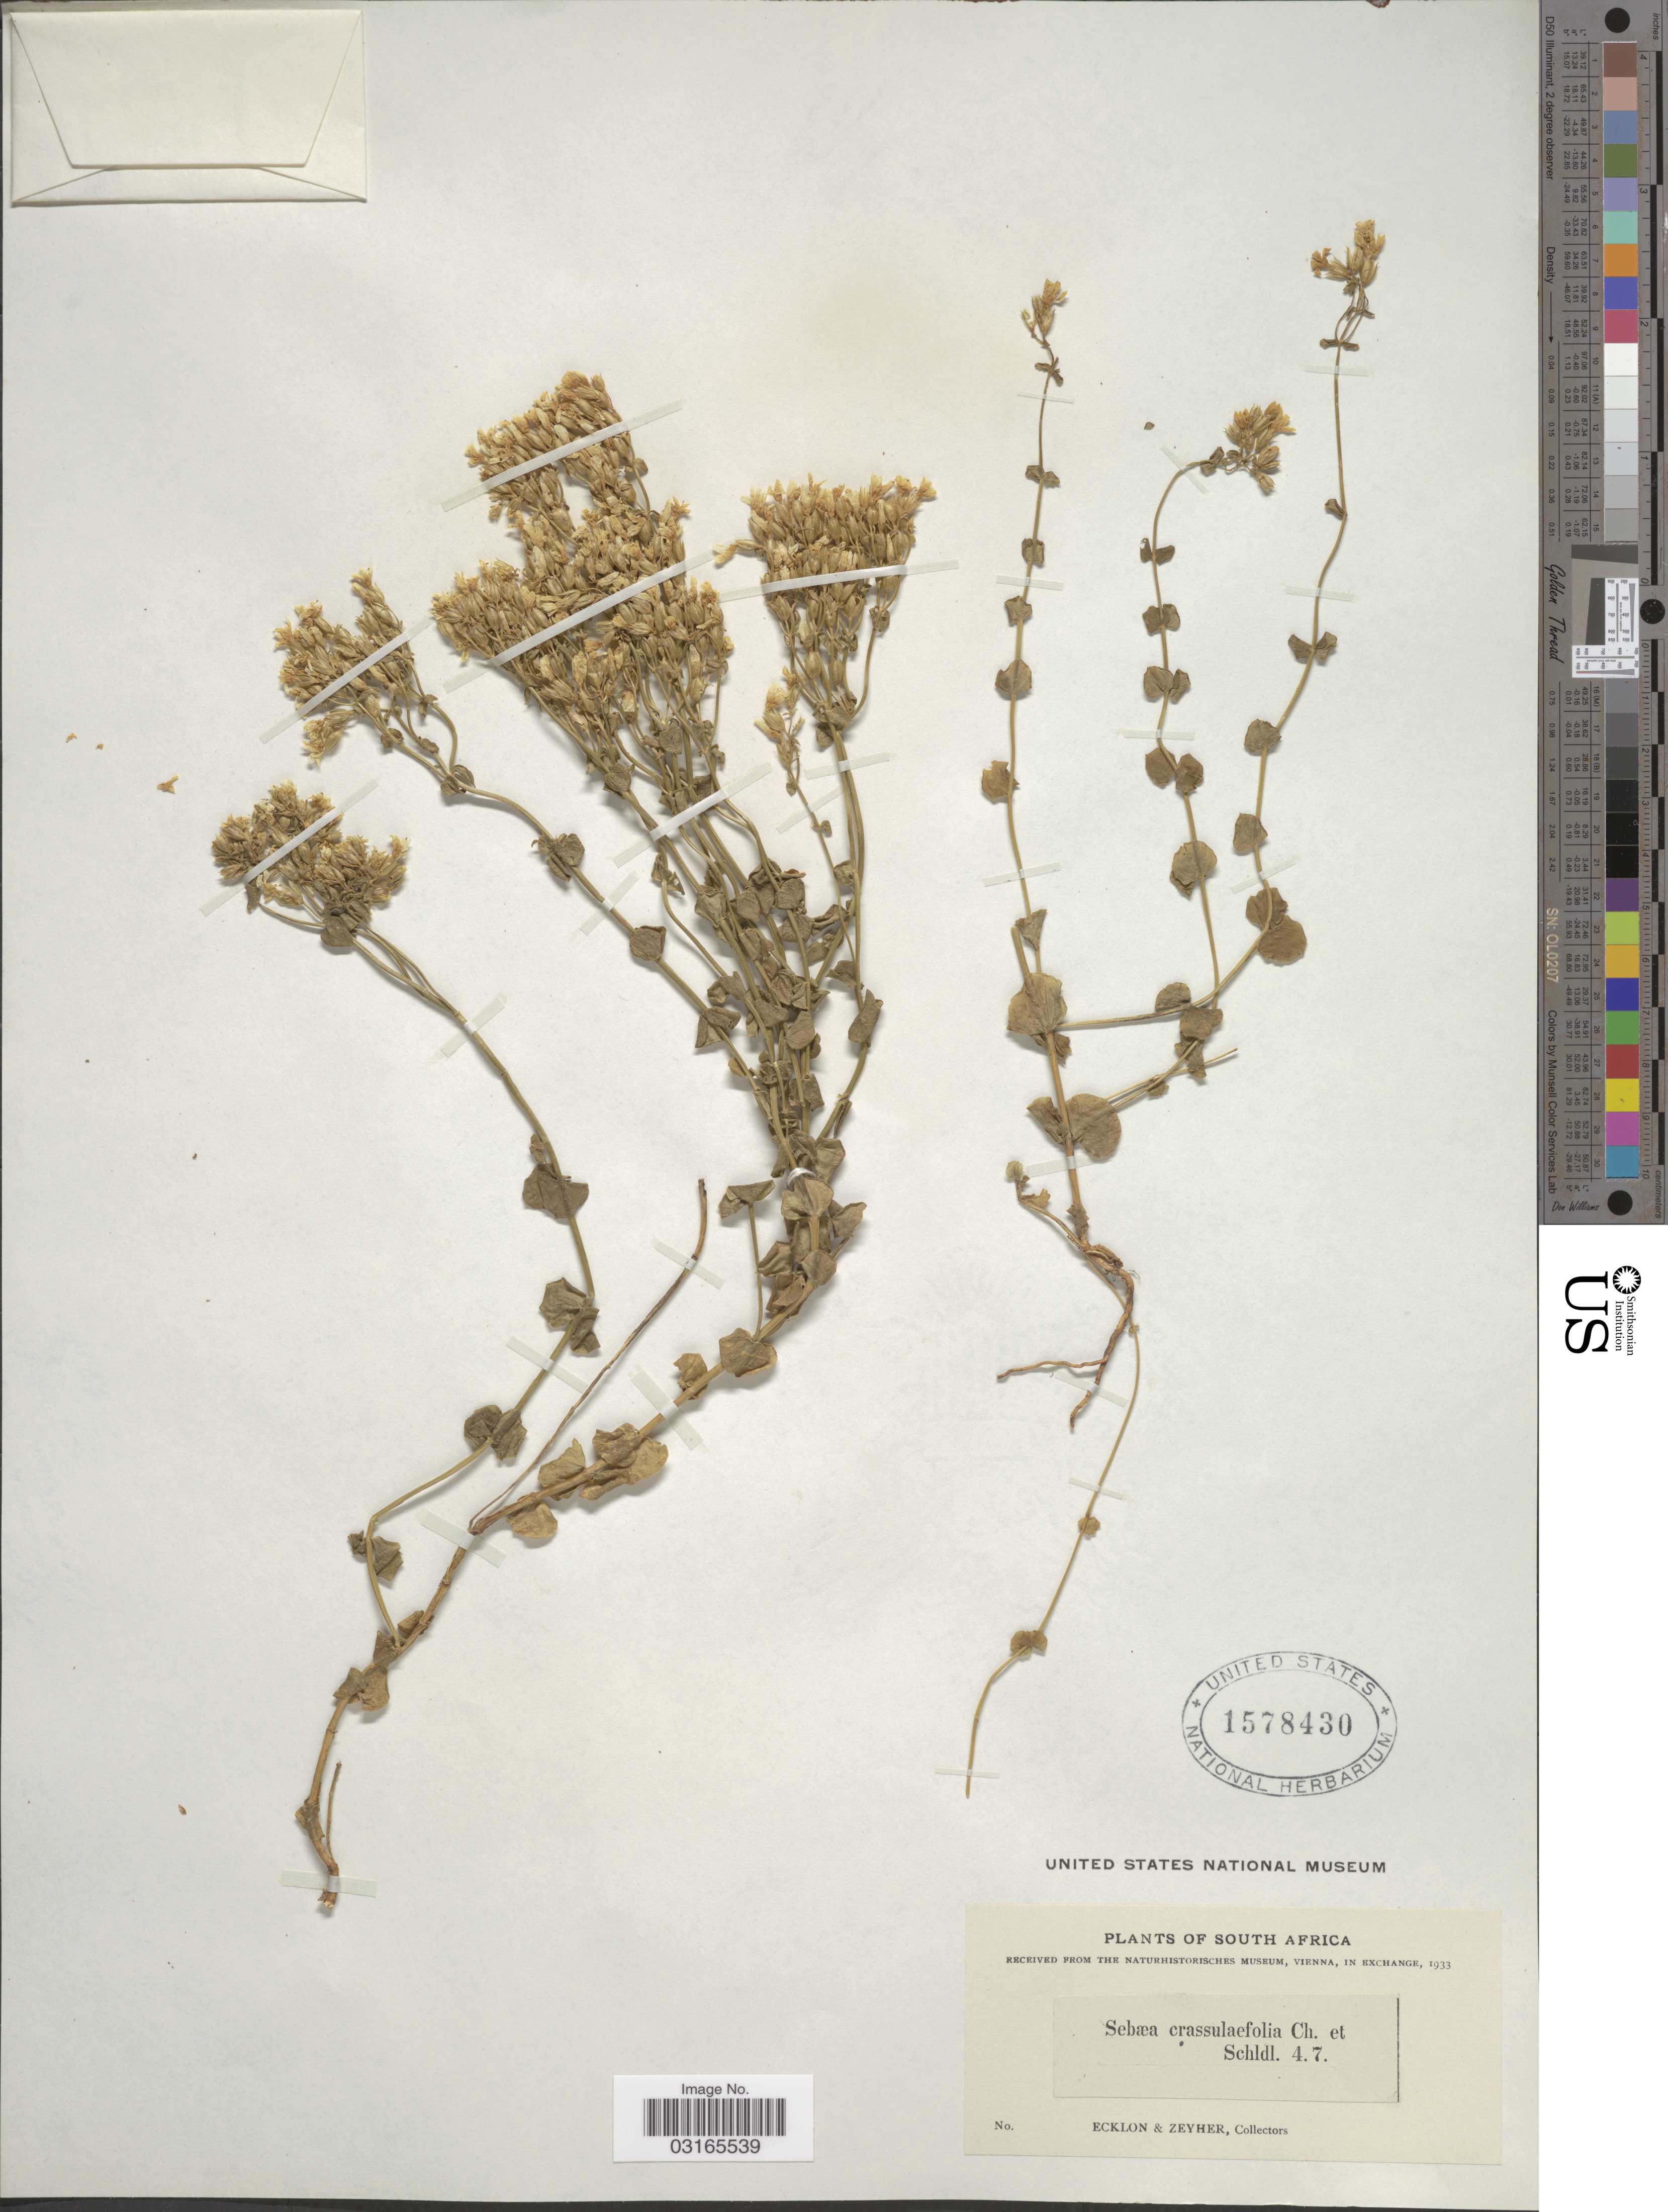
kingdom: Plantae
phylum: Tracheophyta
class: Magnoliopsida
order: Gentianales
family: Gentianaceae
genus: Sebaea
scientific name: Sebaea crassulifolia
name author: Cham. & Schltdl.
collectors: -. Ecklon & -. Zeyher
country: South Africa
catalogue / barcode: US 1578430